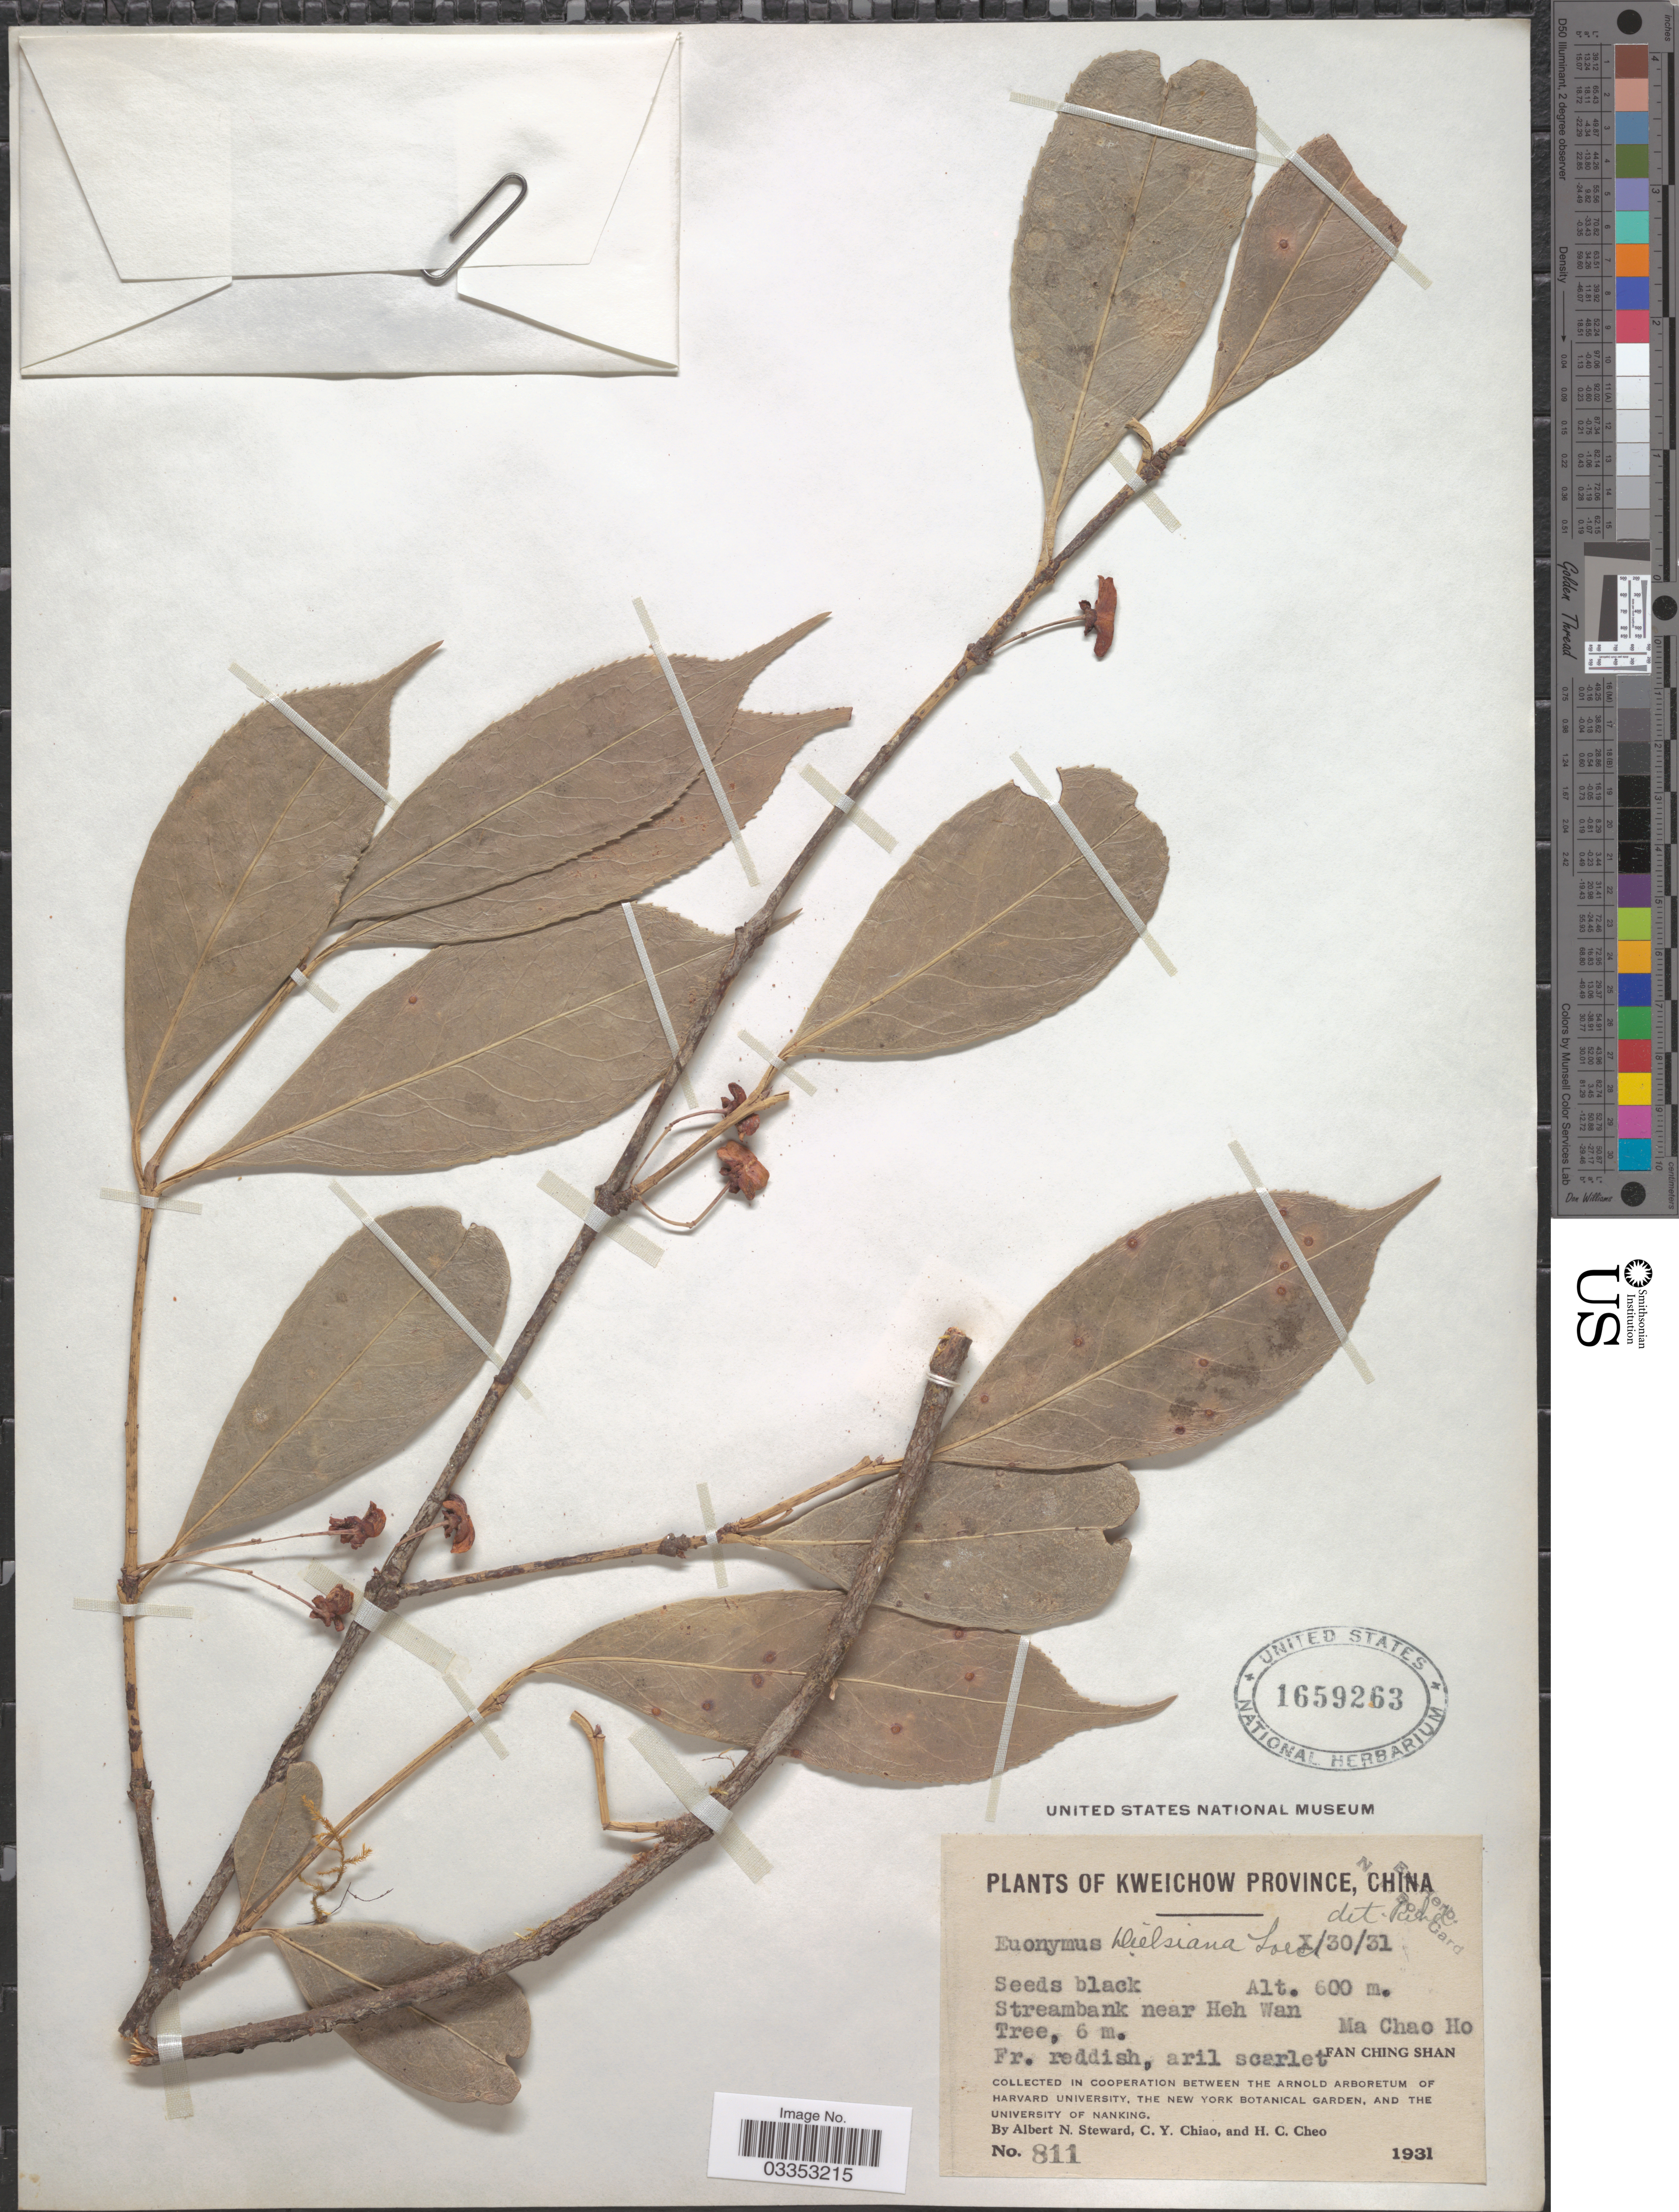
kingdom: Plantae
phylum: Tracheophyta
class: Magnoliopsida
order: Celastrales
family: Celastraceae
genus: Euonymus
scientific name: Euonymus dielsiana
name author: Loes. in Diels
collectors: A. N. Steward, C. Y. Chiao & H. Cheo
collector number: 811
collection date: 1931-10-30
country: China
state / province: Guizhou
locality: Kweichow Province. Streambank near Heh Wan. Ma Chao Ho. Fan Ching Shan.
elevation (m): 600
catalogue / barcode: US 1659263